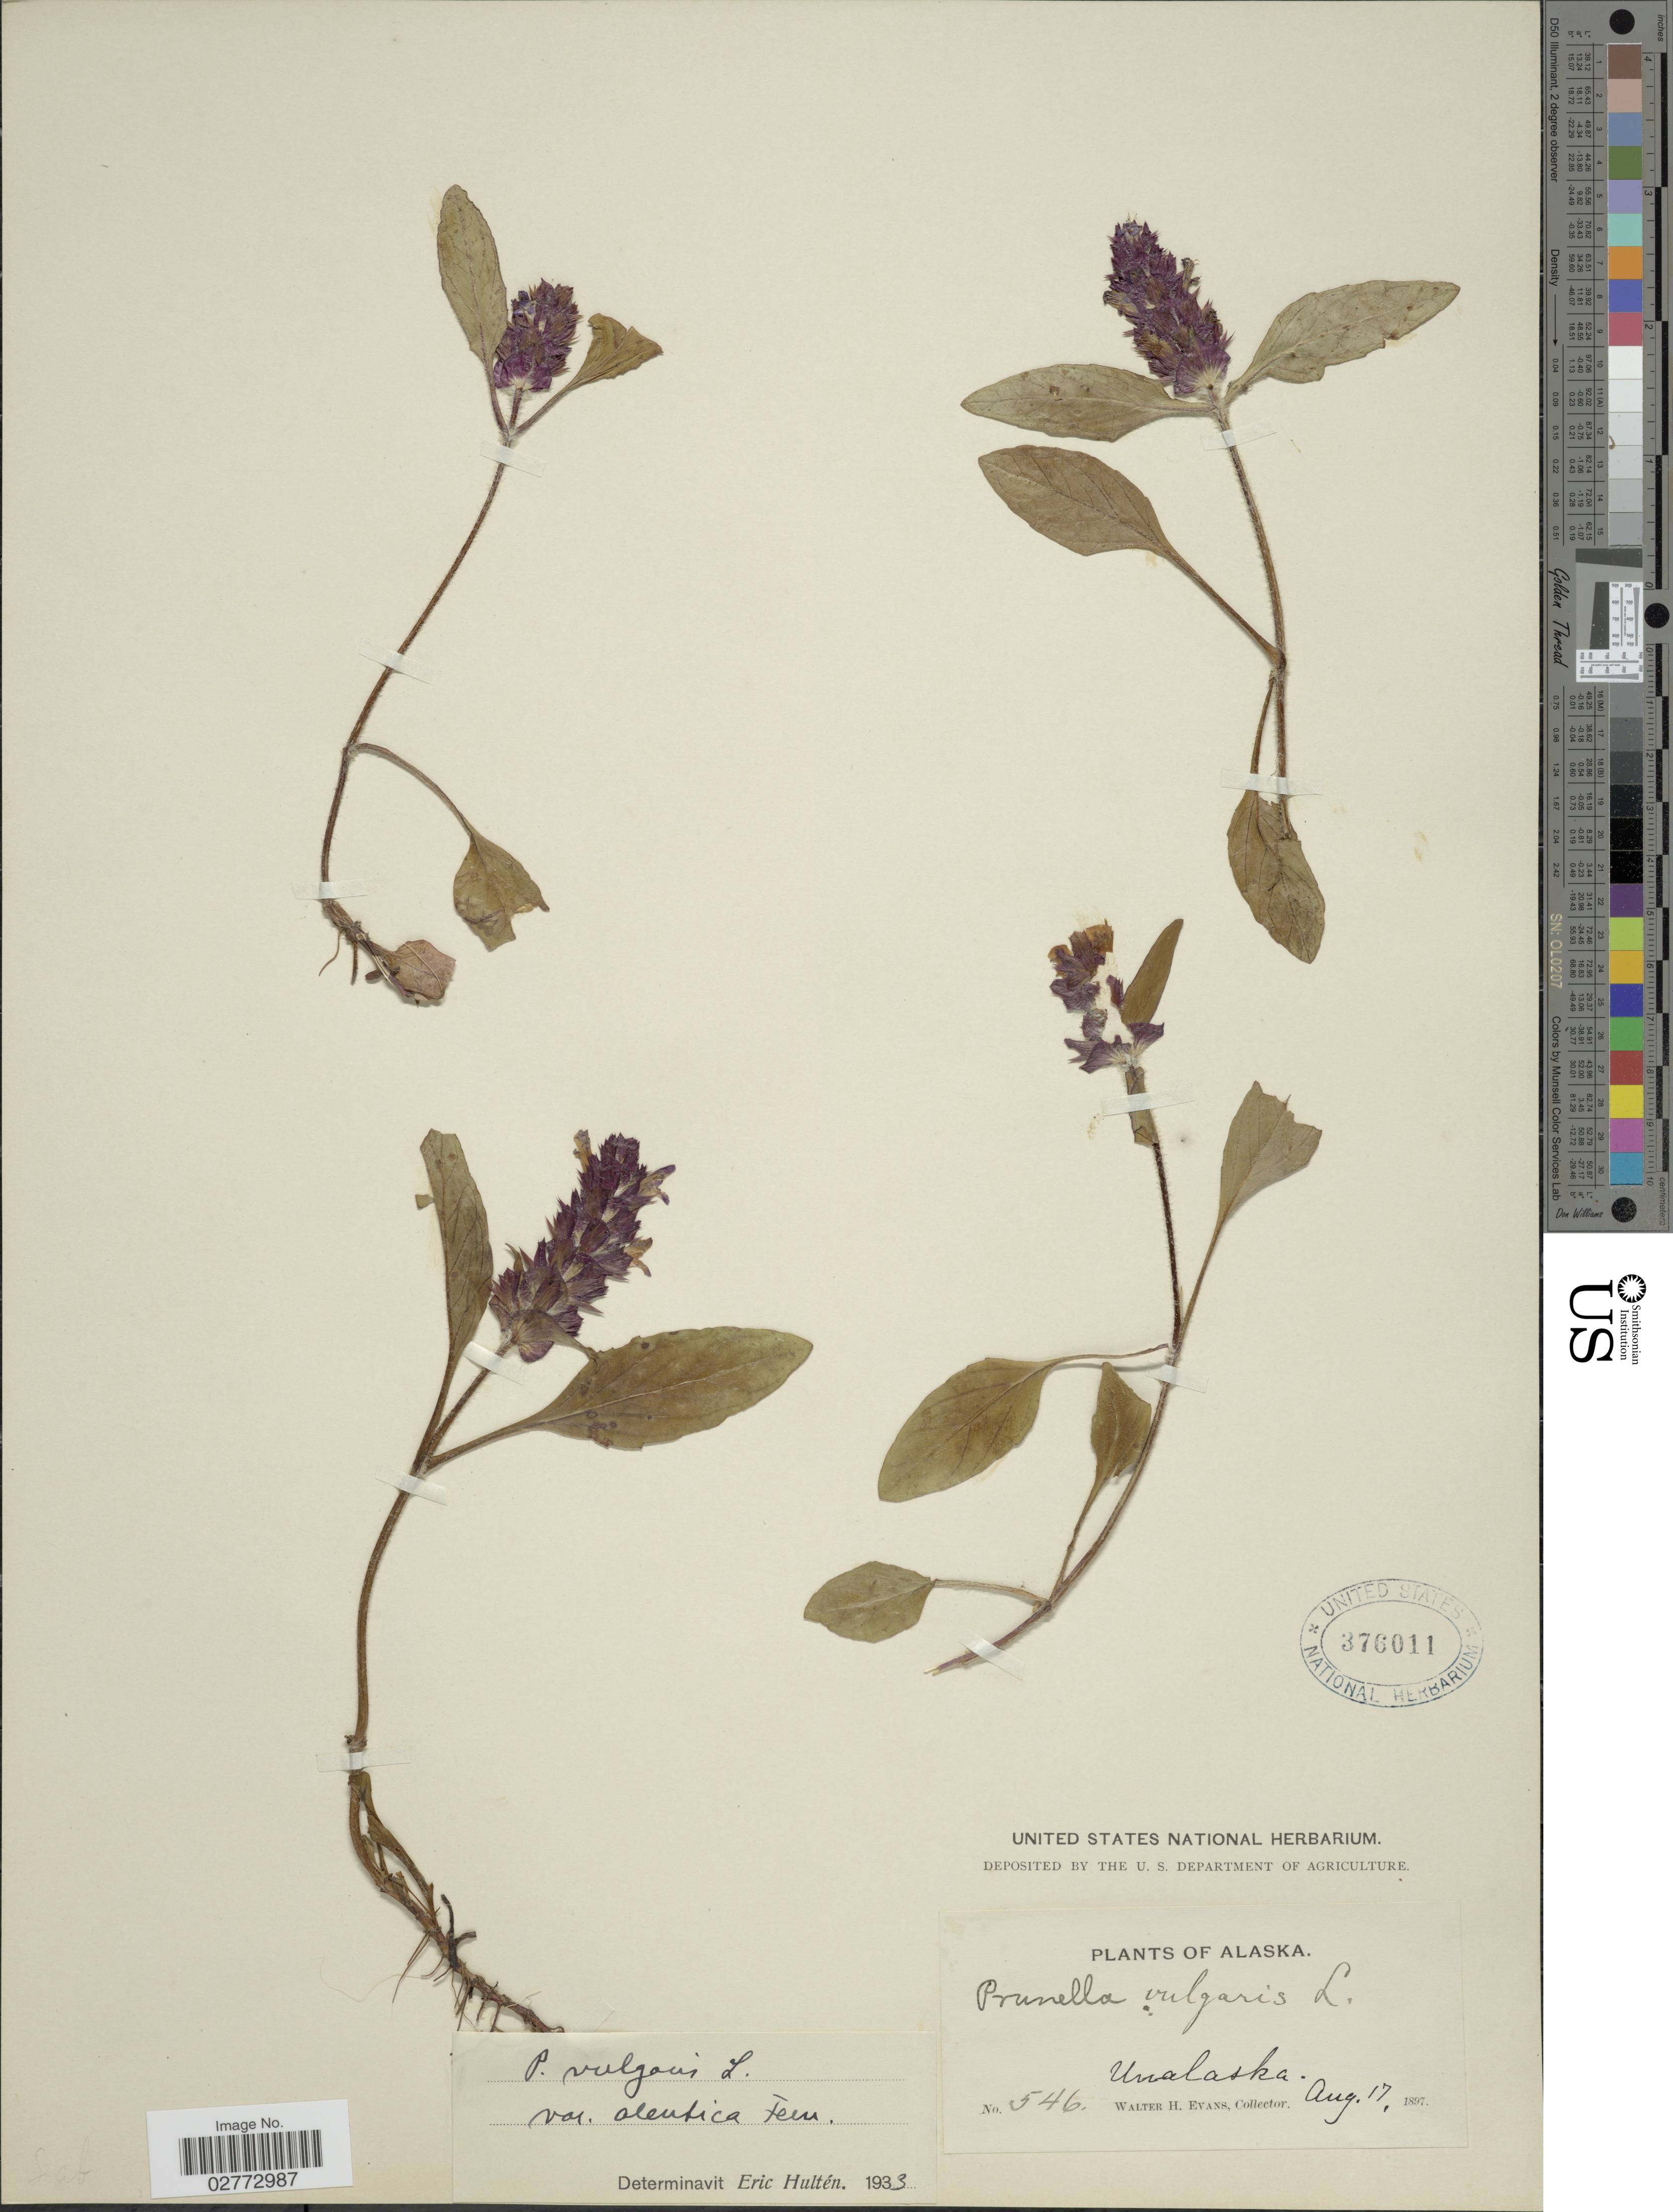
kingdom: Plantae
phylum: Tracheophyta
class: Magnoliopsida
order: Lamiales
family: Lamiaceae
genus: Prunella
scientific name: Prunella vulgaris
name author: L.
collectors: W. H. Evans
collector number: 546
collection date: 1897-08-17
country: United States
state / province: Alaska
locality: Unalaska.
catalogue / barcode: US 376011